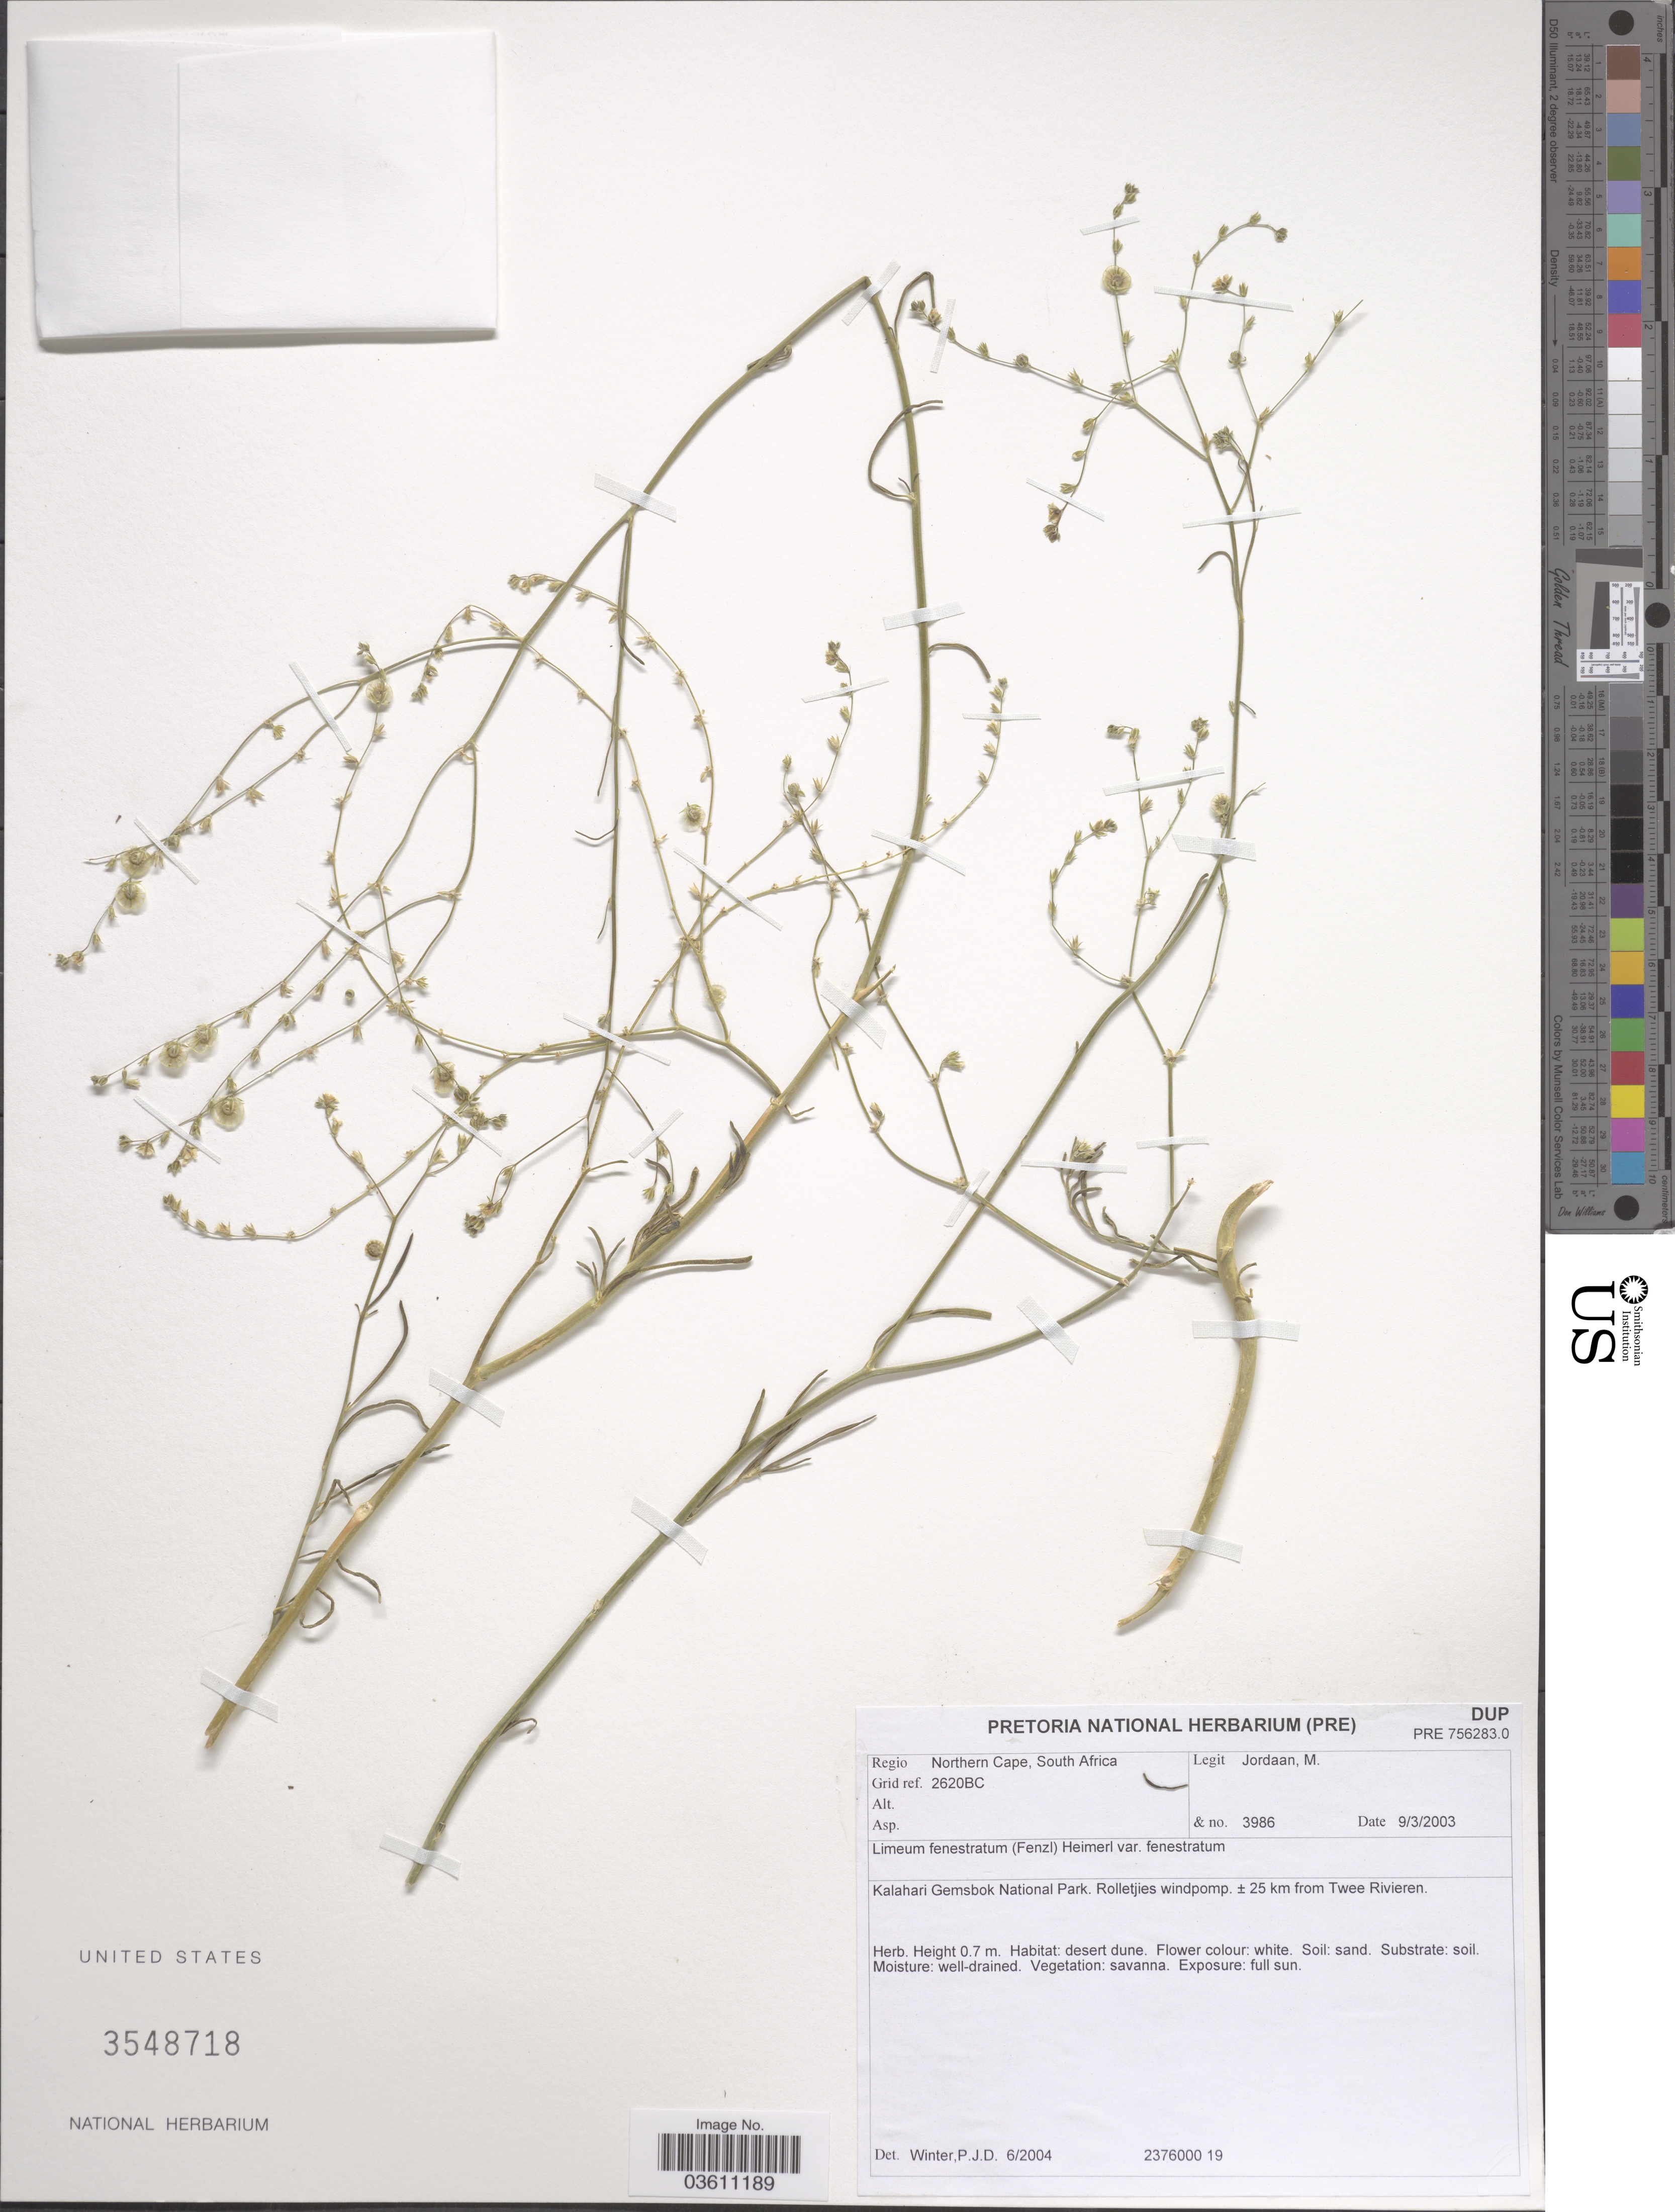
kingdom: Plantae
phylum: Tracheophyta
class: Magnoliopsida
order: Caryophyllales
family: Limeaceae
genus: Limeum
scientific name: Limeum fenestratum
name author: (Fenzl) Heimerl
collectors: M. Jordaan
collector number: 3986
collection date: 2003-03-09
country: South Africa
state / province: Northern Cape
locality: Grid ref. 2620BC. Kalahari Gemsbok National Park, Rolletjies windpomp. ± 25 km from Twee Rivieren.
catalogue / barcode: US 3548718